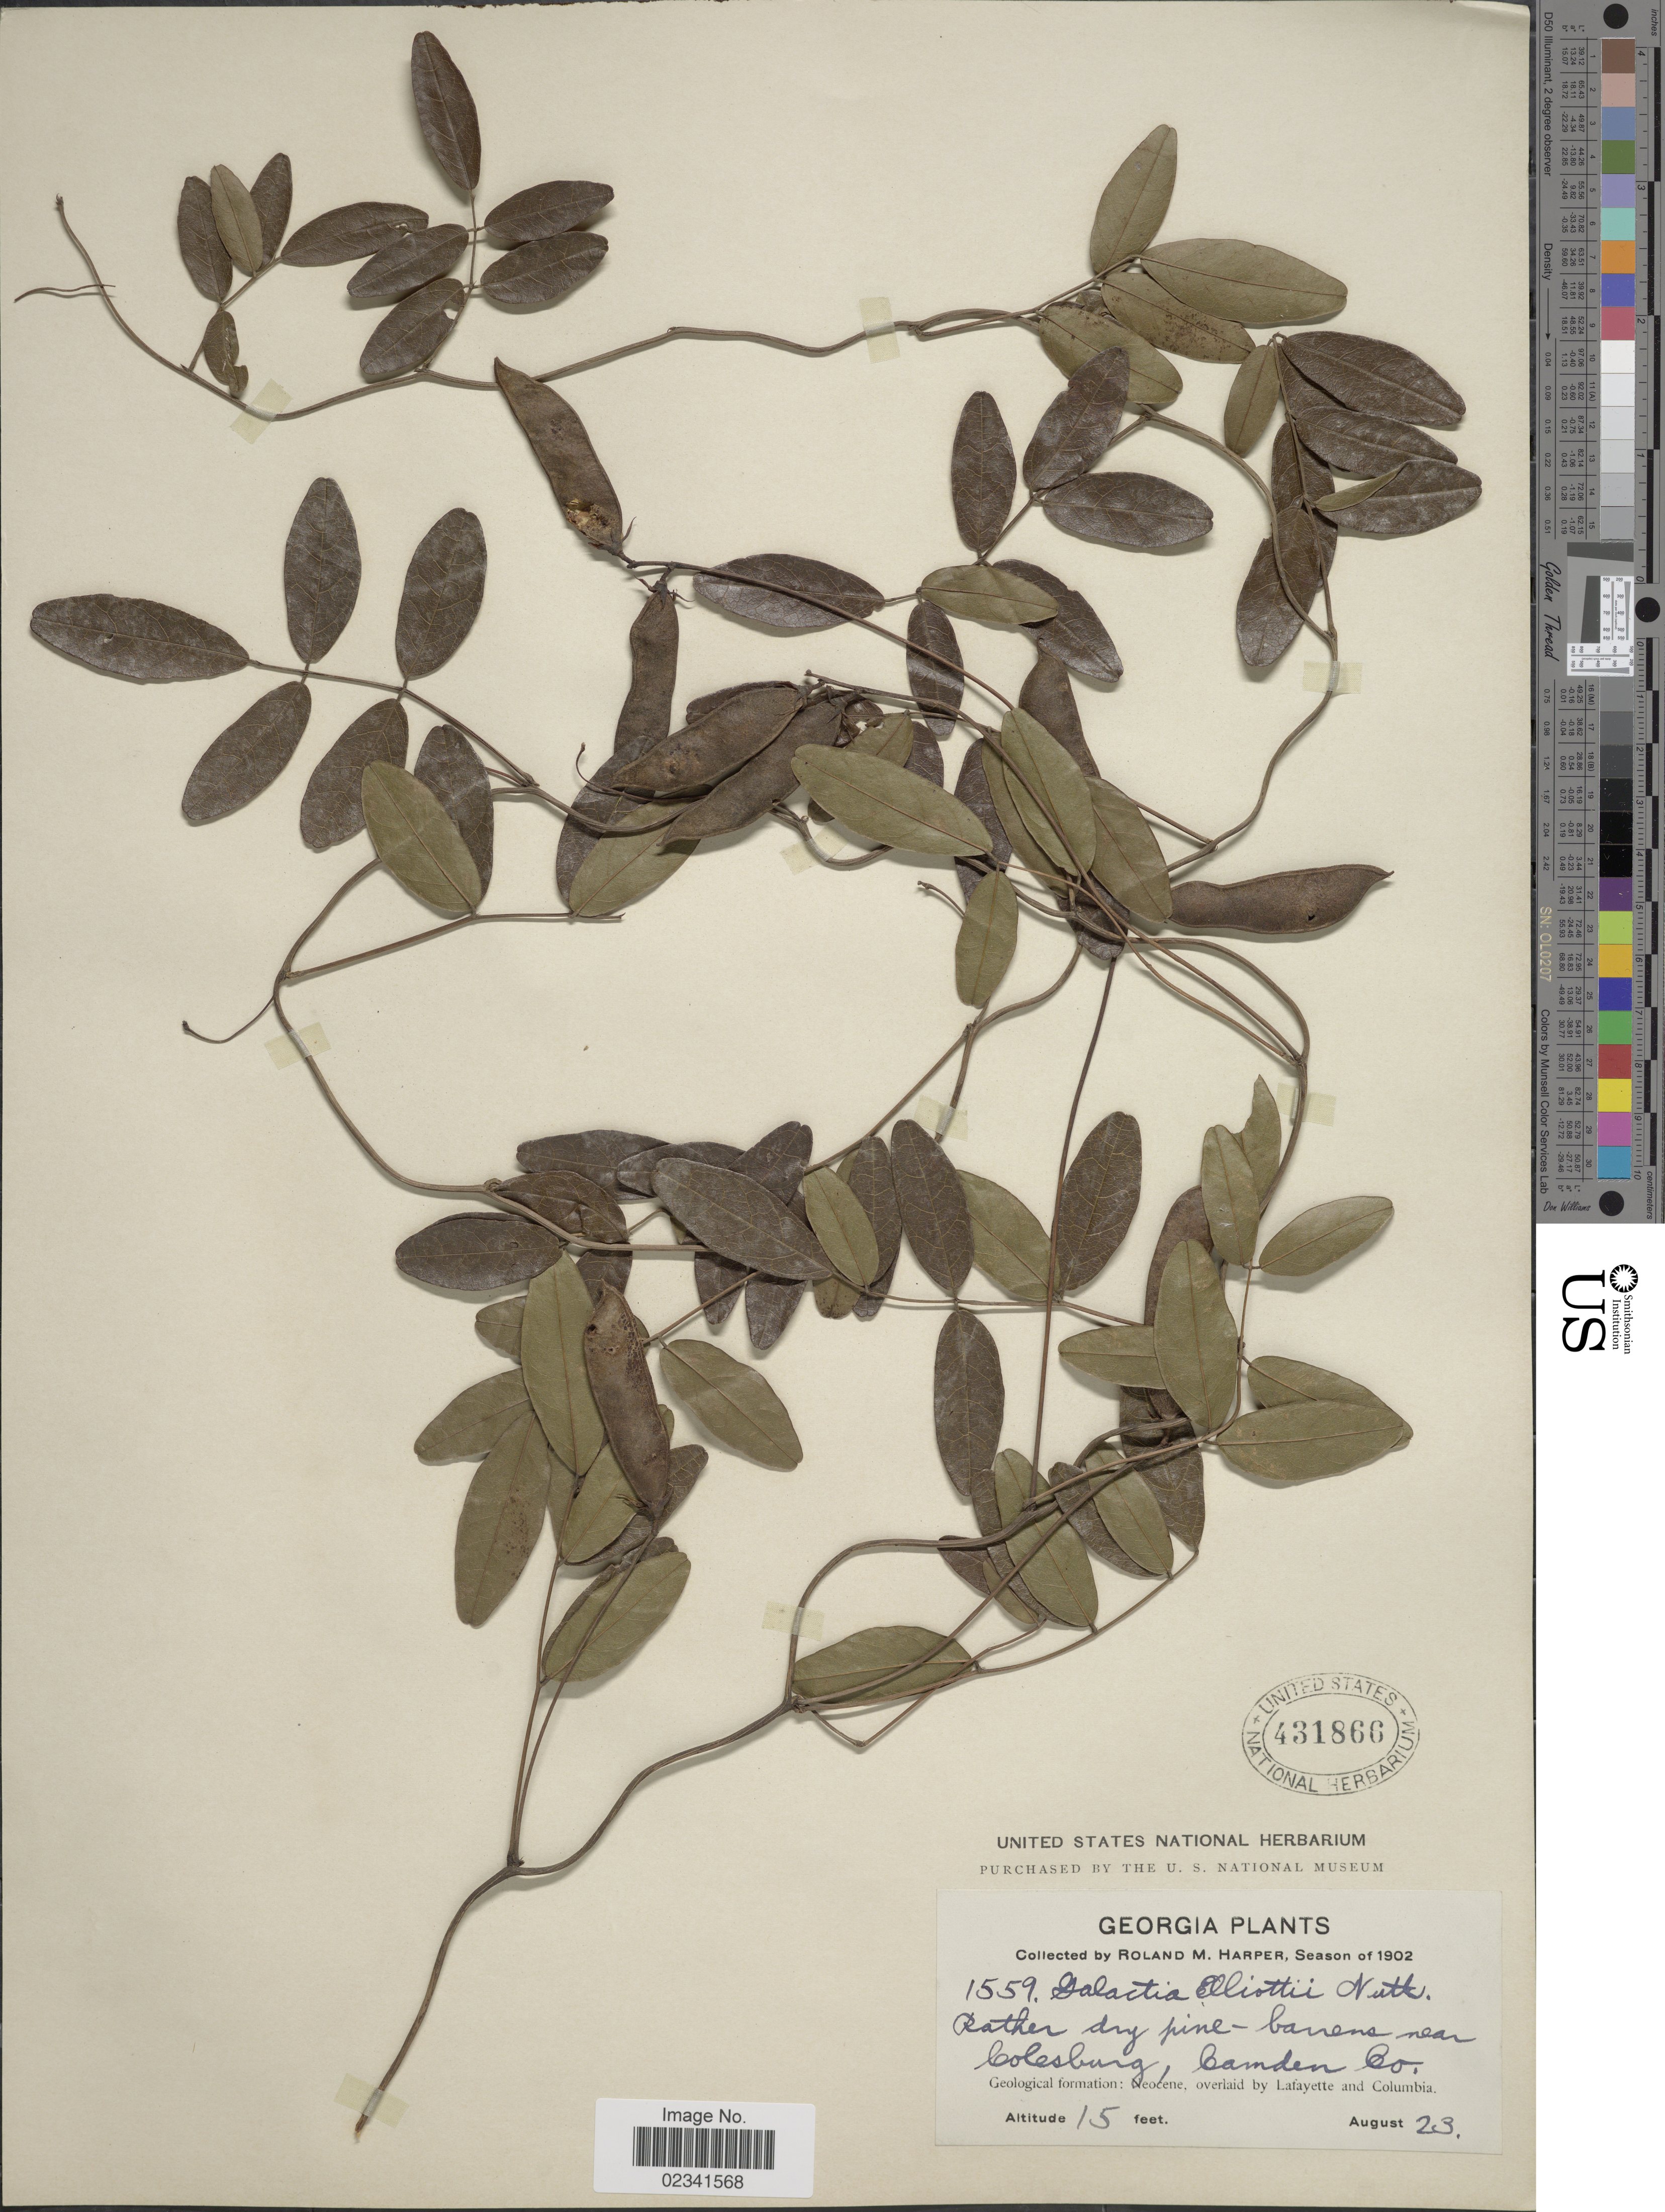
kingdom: Plantae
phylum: Tracheophyta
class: Magnoliopsida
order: Fabales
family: Fabaceae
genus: Galactia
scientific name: Galactia elliottii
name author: Nutt.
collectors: R. M. Harper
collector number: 1559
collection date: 1902-08-23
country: United States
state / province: Georgia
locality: Rather dry pine barrens near Colesburg, Camden Co. Ovrlaid by Lafayette and Columbia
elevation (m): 5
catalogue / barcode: US 431866